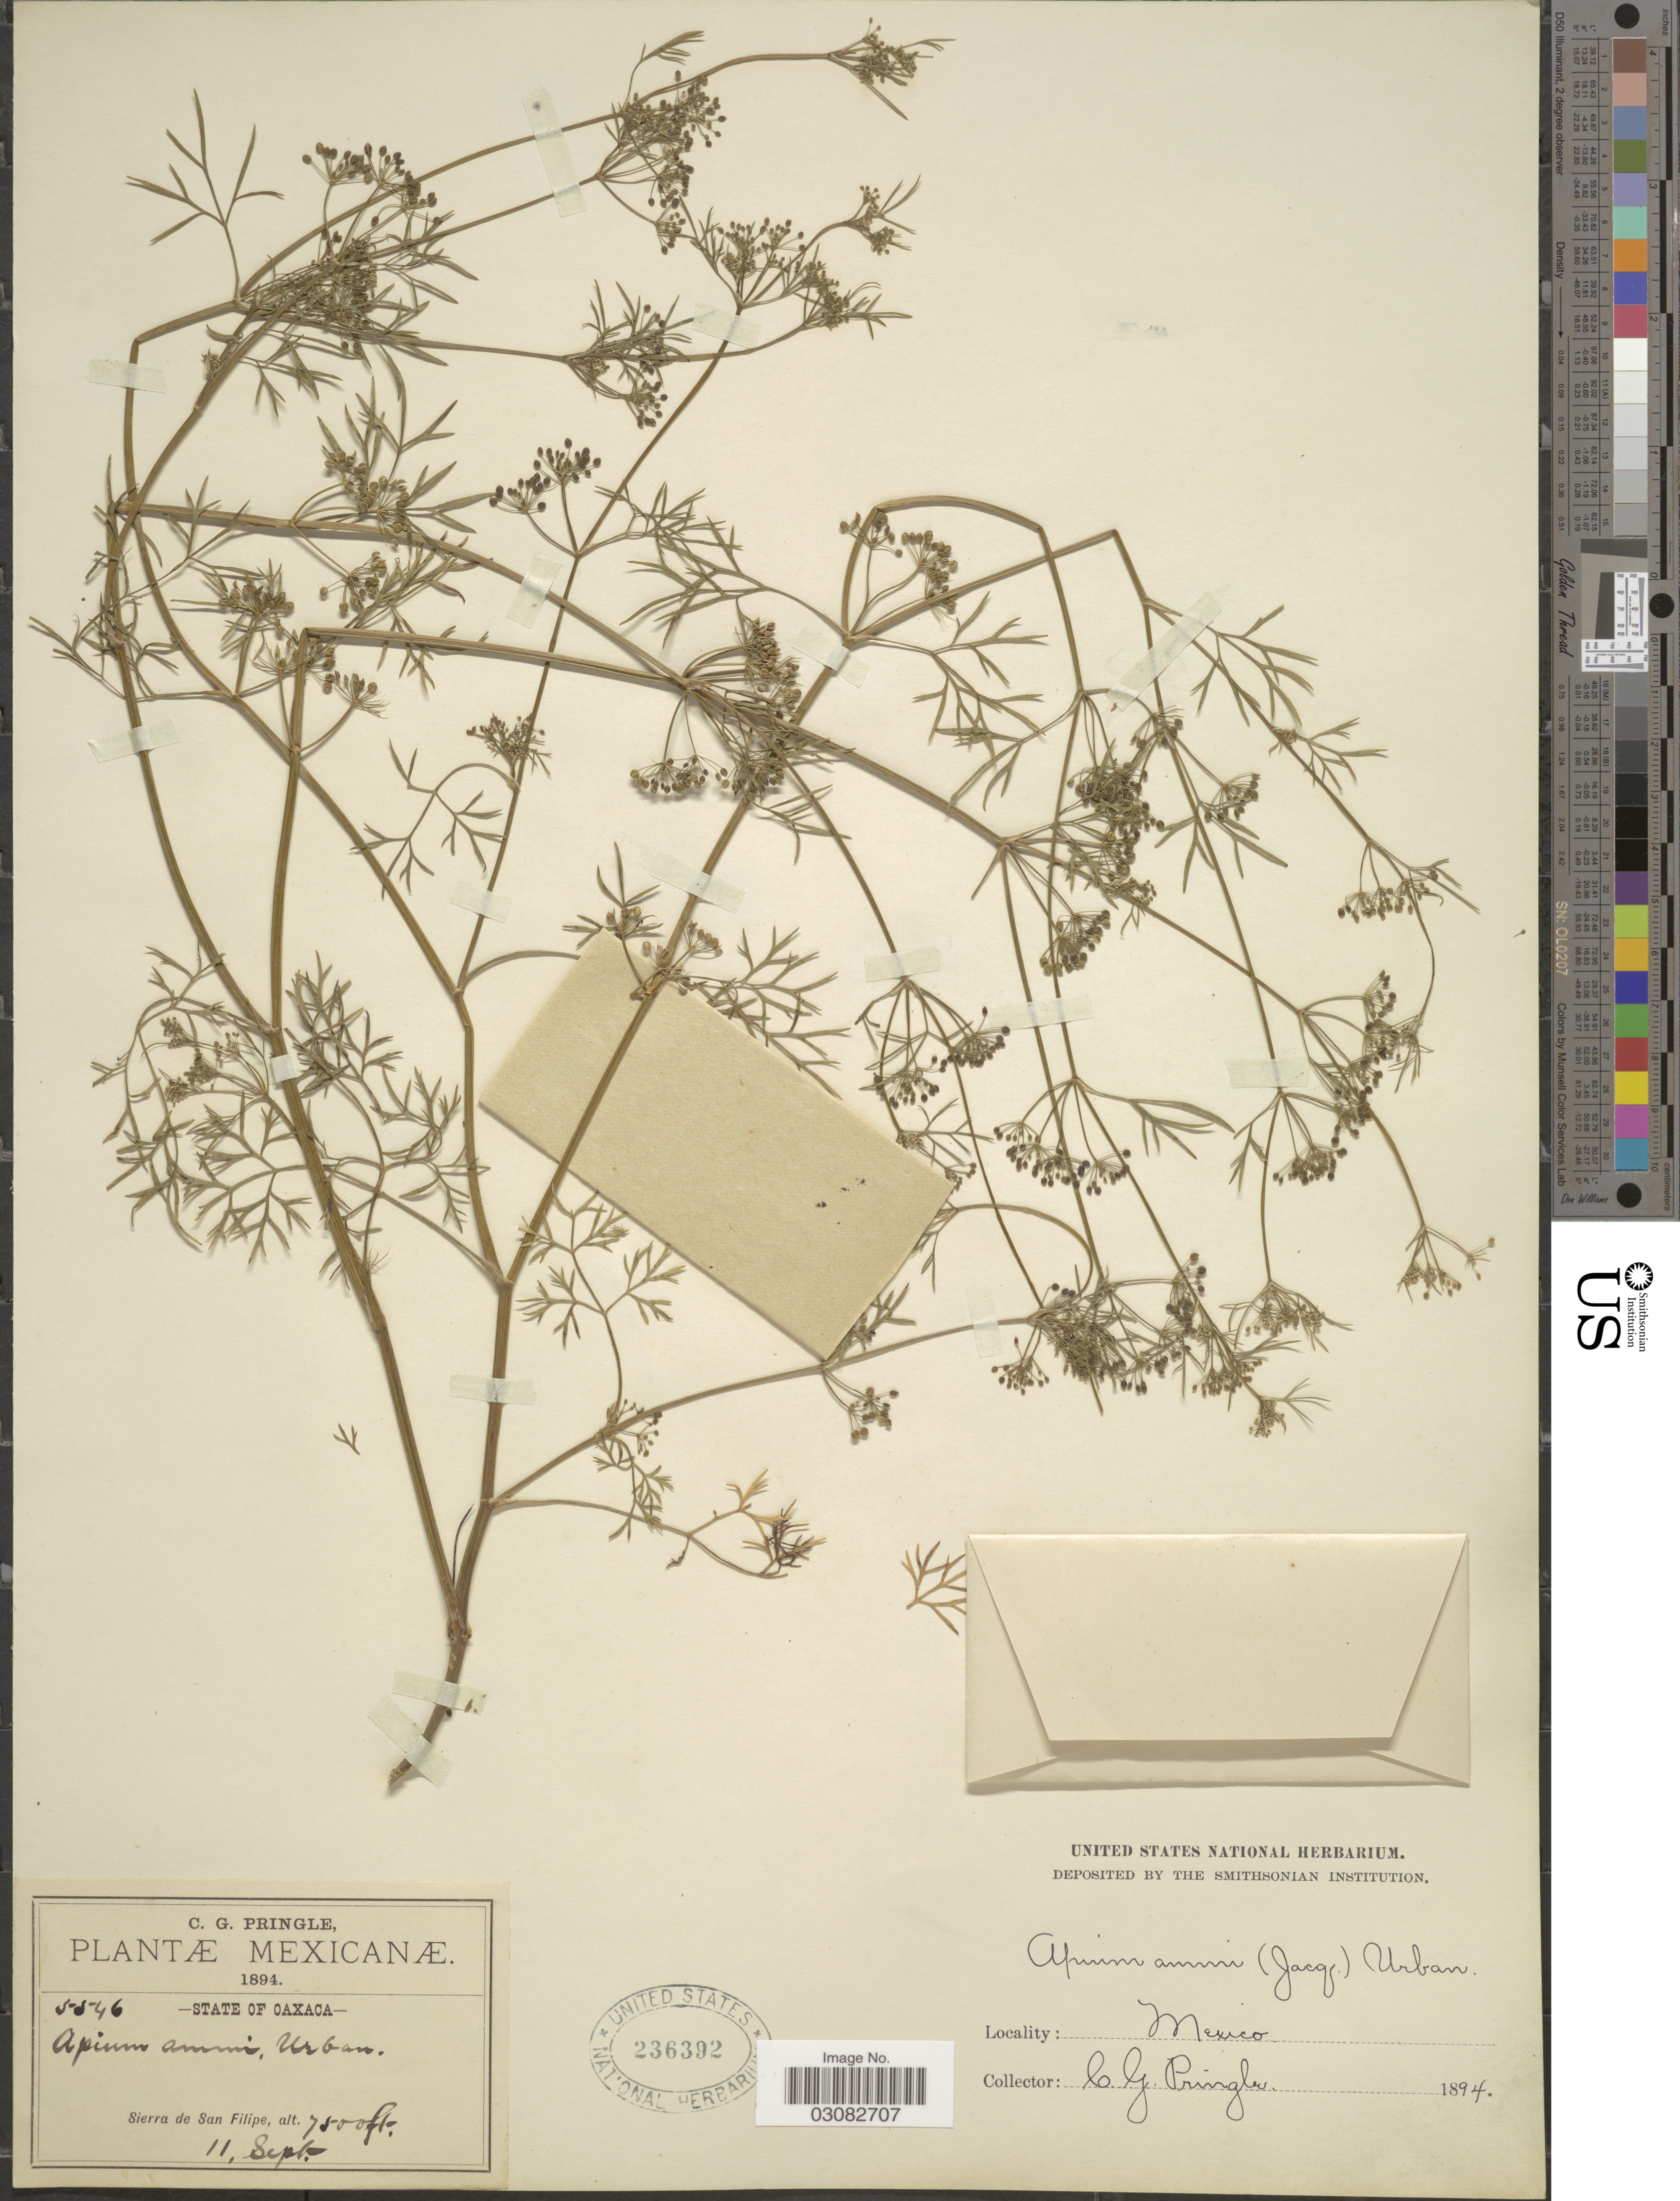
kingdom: Plantae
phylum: Tracheophyta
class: Magnoliopsida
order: Apiales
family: Apiaceae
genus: Apium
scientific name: Apium ammi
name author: (Jacq.) Urb.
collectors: C. G. Pringle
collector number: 5546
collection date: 1894-09-11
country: Mexico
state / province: Oaxaca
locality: Sierra de San Felipe.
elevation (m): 2286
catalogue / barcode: US 236392